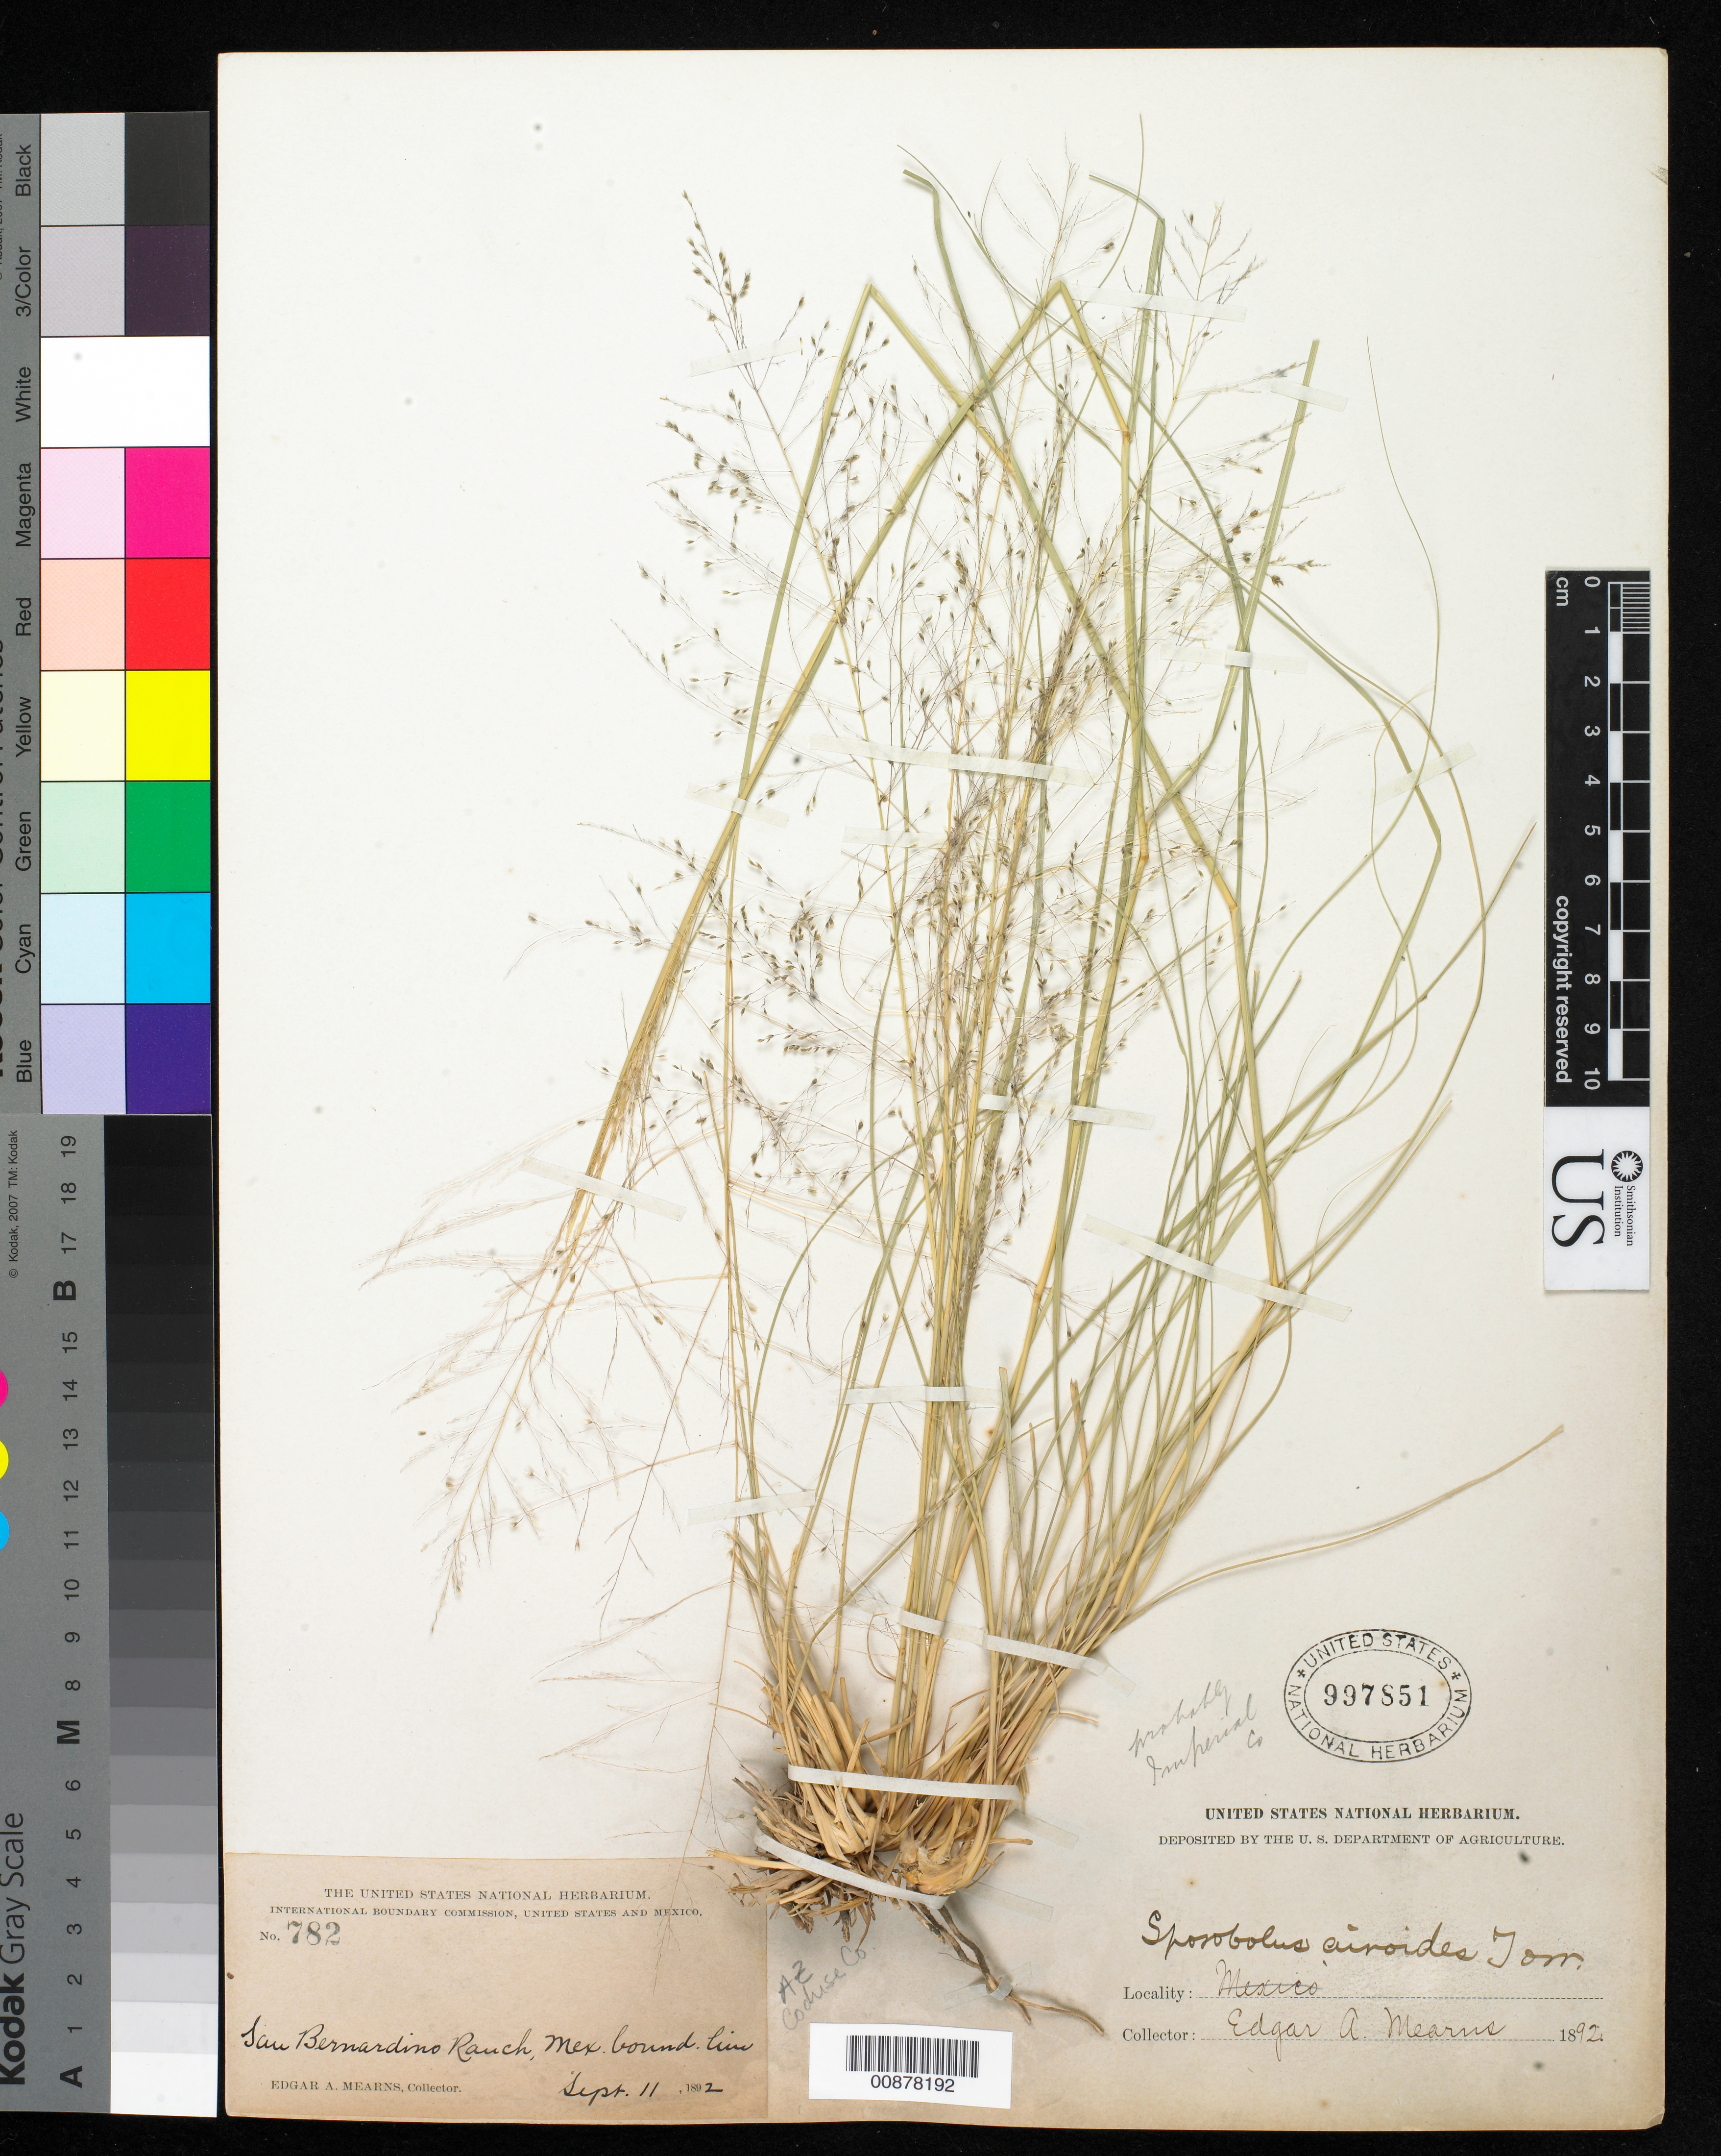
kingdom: Plantae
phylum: Tracheophyta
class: Liliopsida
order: Poales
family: Poaceae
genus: Sporobolus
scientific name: Sporobolus airoides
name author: (Torr.) Torr.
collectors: E. A. Mearns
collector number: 782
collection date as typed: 11 Sep 1892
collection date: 1892-09-11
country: United States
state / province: Arizona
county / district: Cochise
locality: San Bernardino Ranch, Mexican Boundary Line.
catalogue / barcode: US 997851